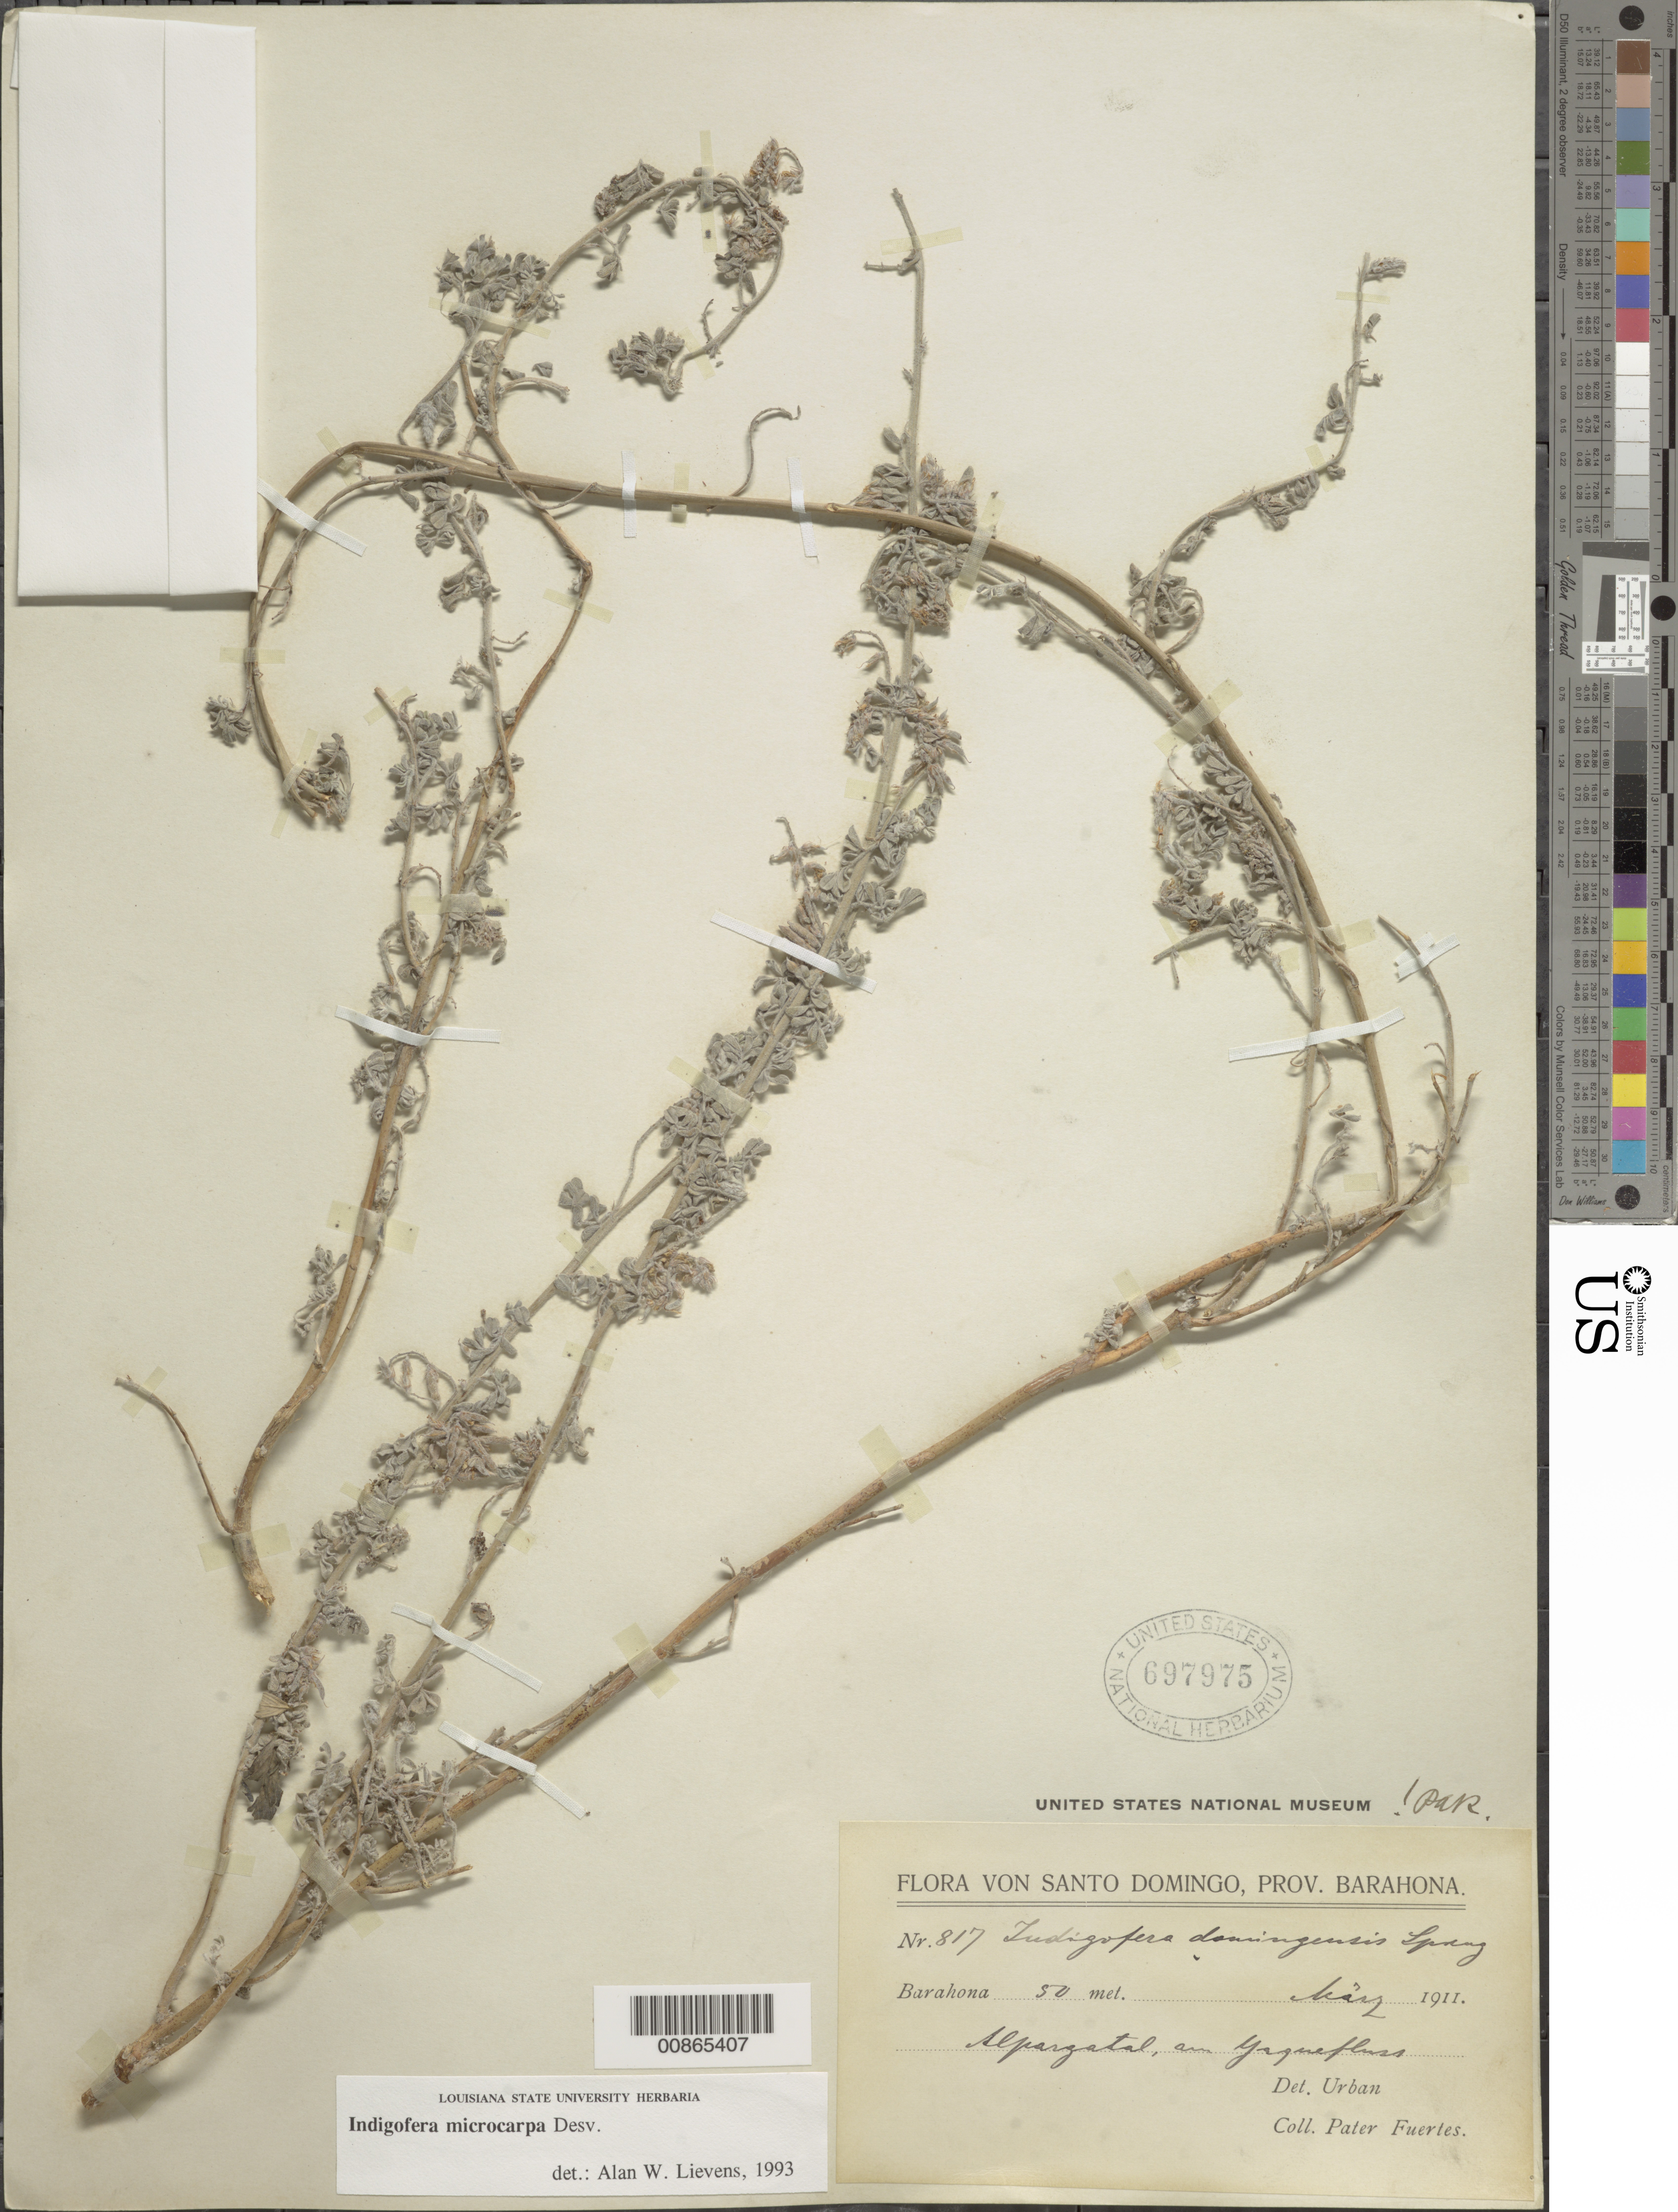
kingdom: Plantae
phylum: Tracheophyta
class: Magnoliopsida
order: Fabales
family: Fabaceae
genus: Indigofera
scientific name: Indigofera microcarpa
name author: Desv.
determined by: Lievens, A. W., (LSU), Louisiana State University Herbarium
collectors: M. D. Fuertes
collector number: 817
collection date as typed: May 1911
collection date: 1911-05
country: Dominican Republic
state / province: Barahona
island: Hispaniola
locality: Alparzatal, am Yaquefluss.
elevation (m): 50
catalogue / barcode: US 697975